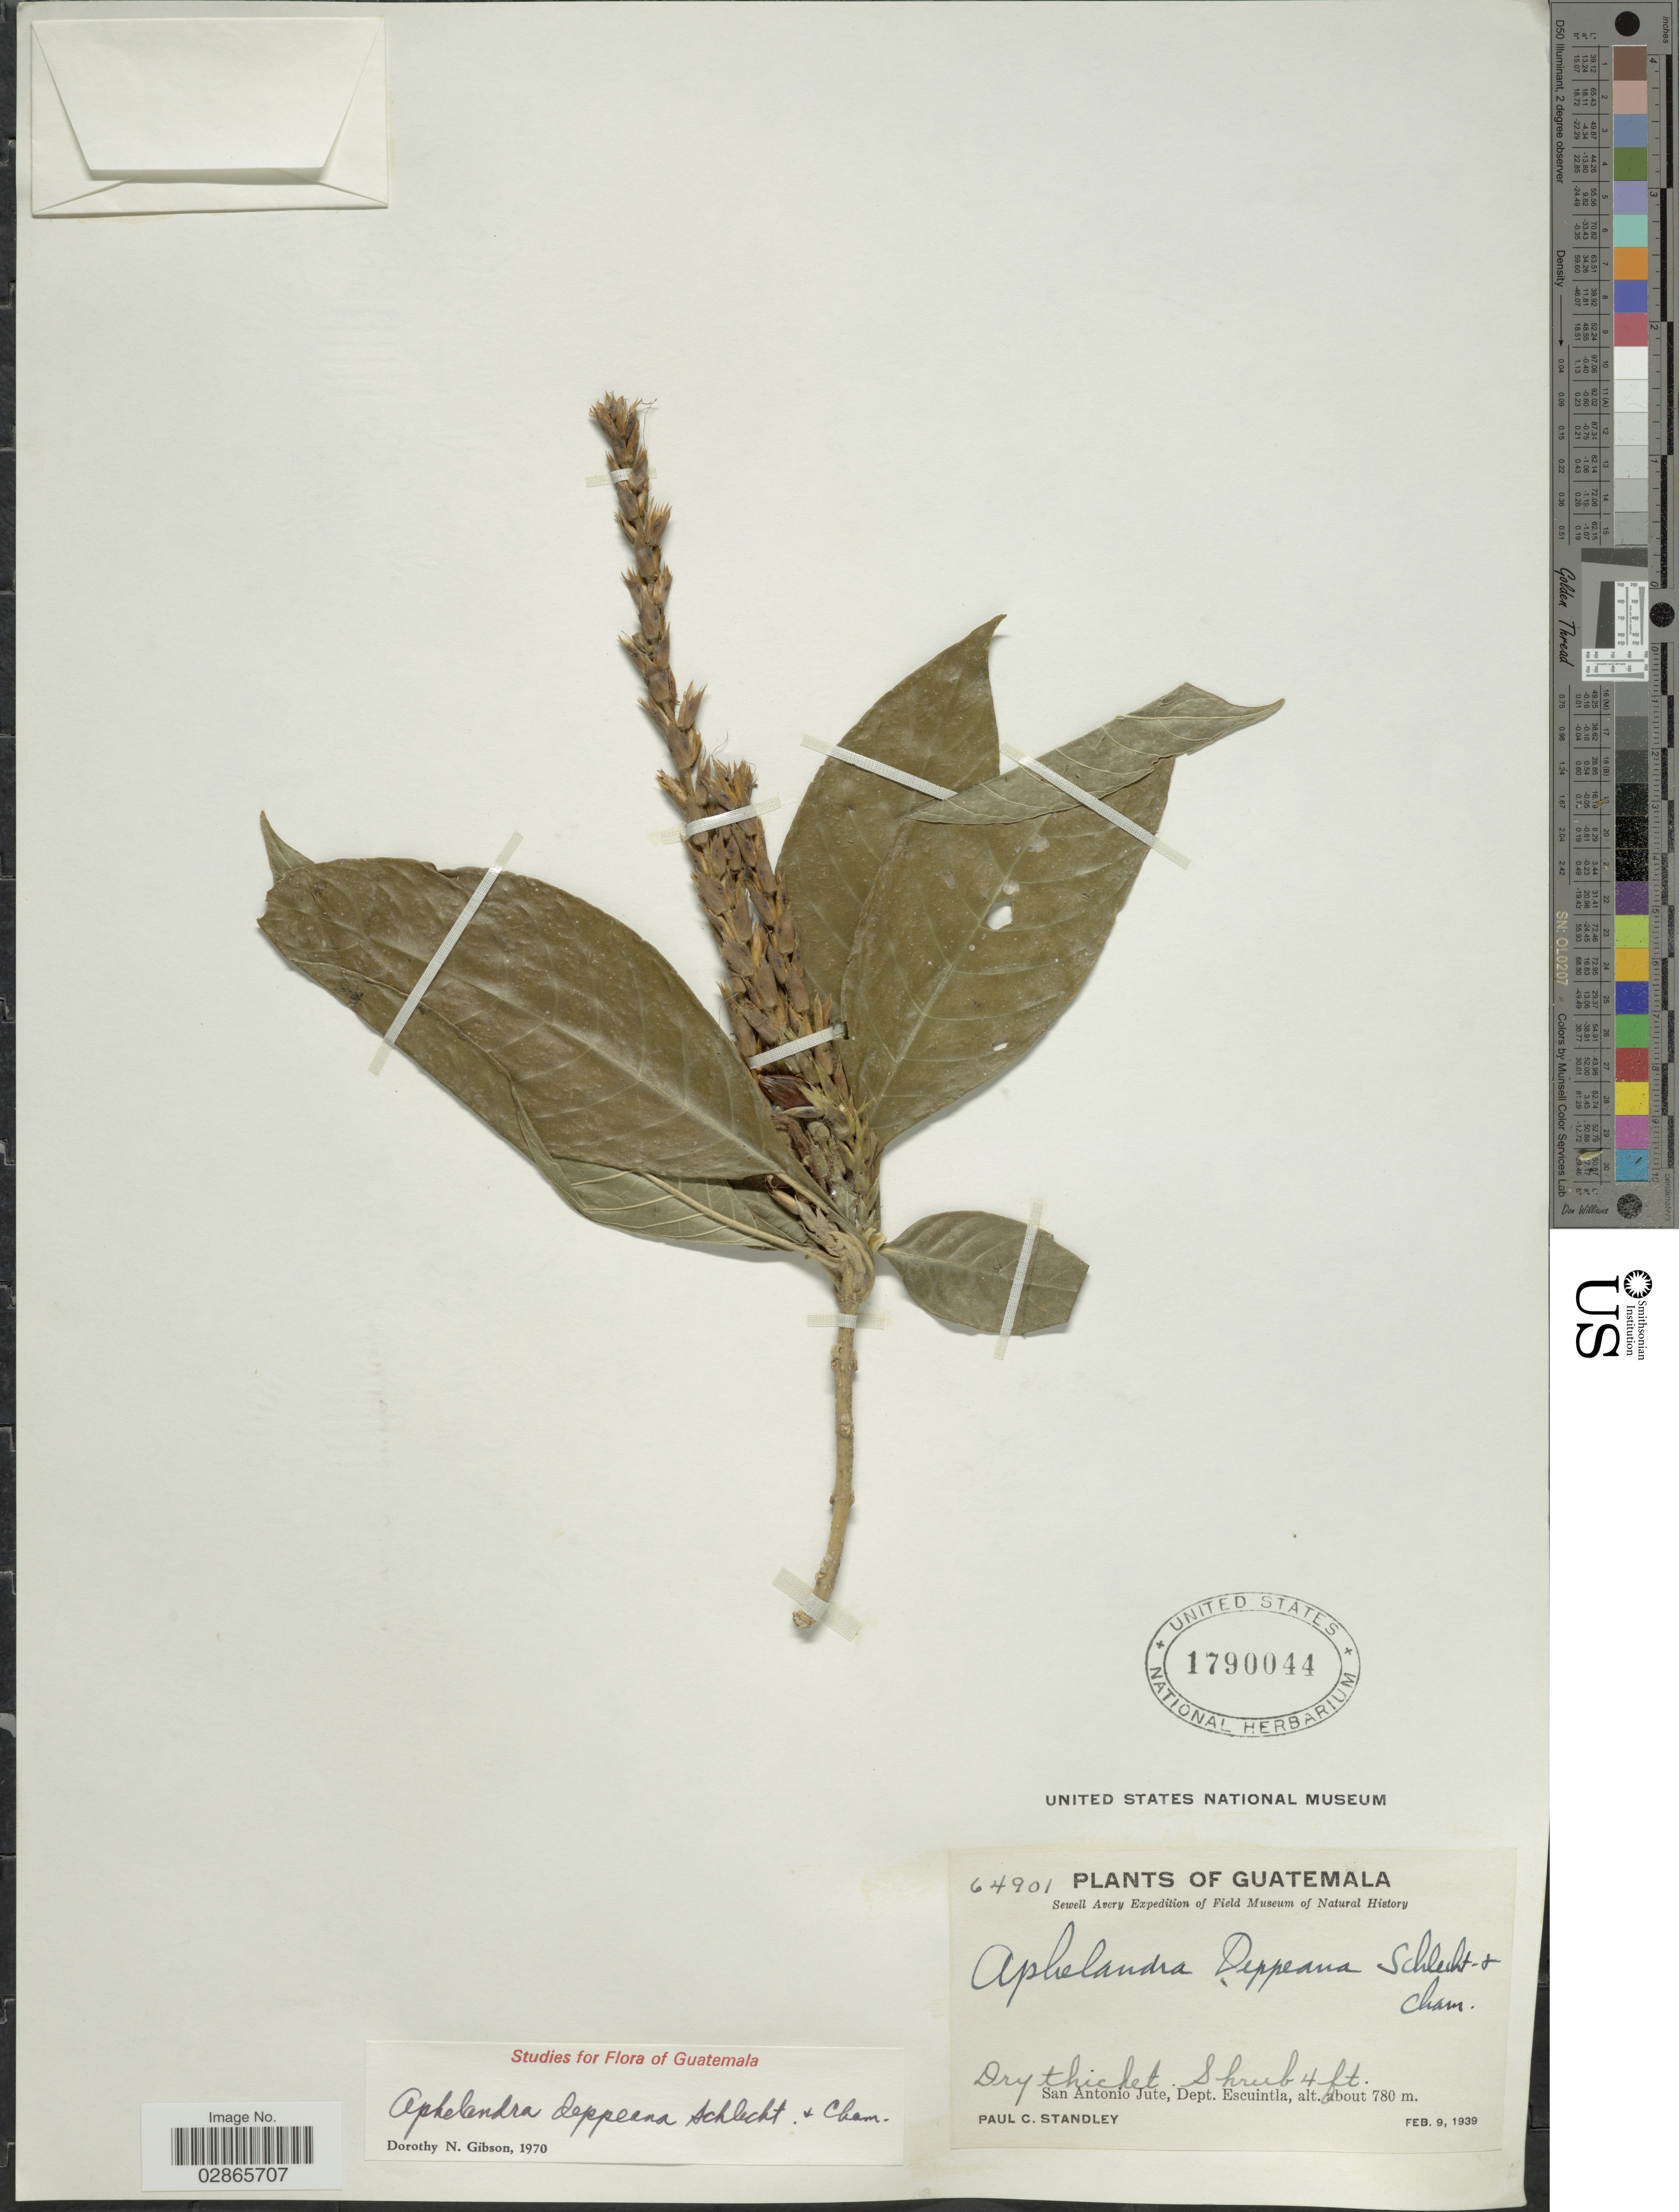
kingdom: Plantae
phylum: Tracheophyta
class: Magnoliopsida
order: Lamiales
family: Acanthaceae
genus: Aphelandra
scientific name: Aphelandra deppeana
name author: Schltdl. & Cham.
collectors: P. C. Standley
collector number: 64901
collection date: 1939-02-09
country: Guatemala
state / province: Escuintla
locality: San Antonio Jute, Dept. Escuintla.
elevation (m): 780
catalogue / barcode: US 1790044